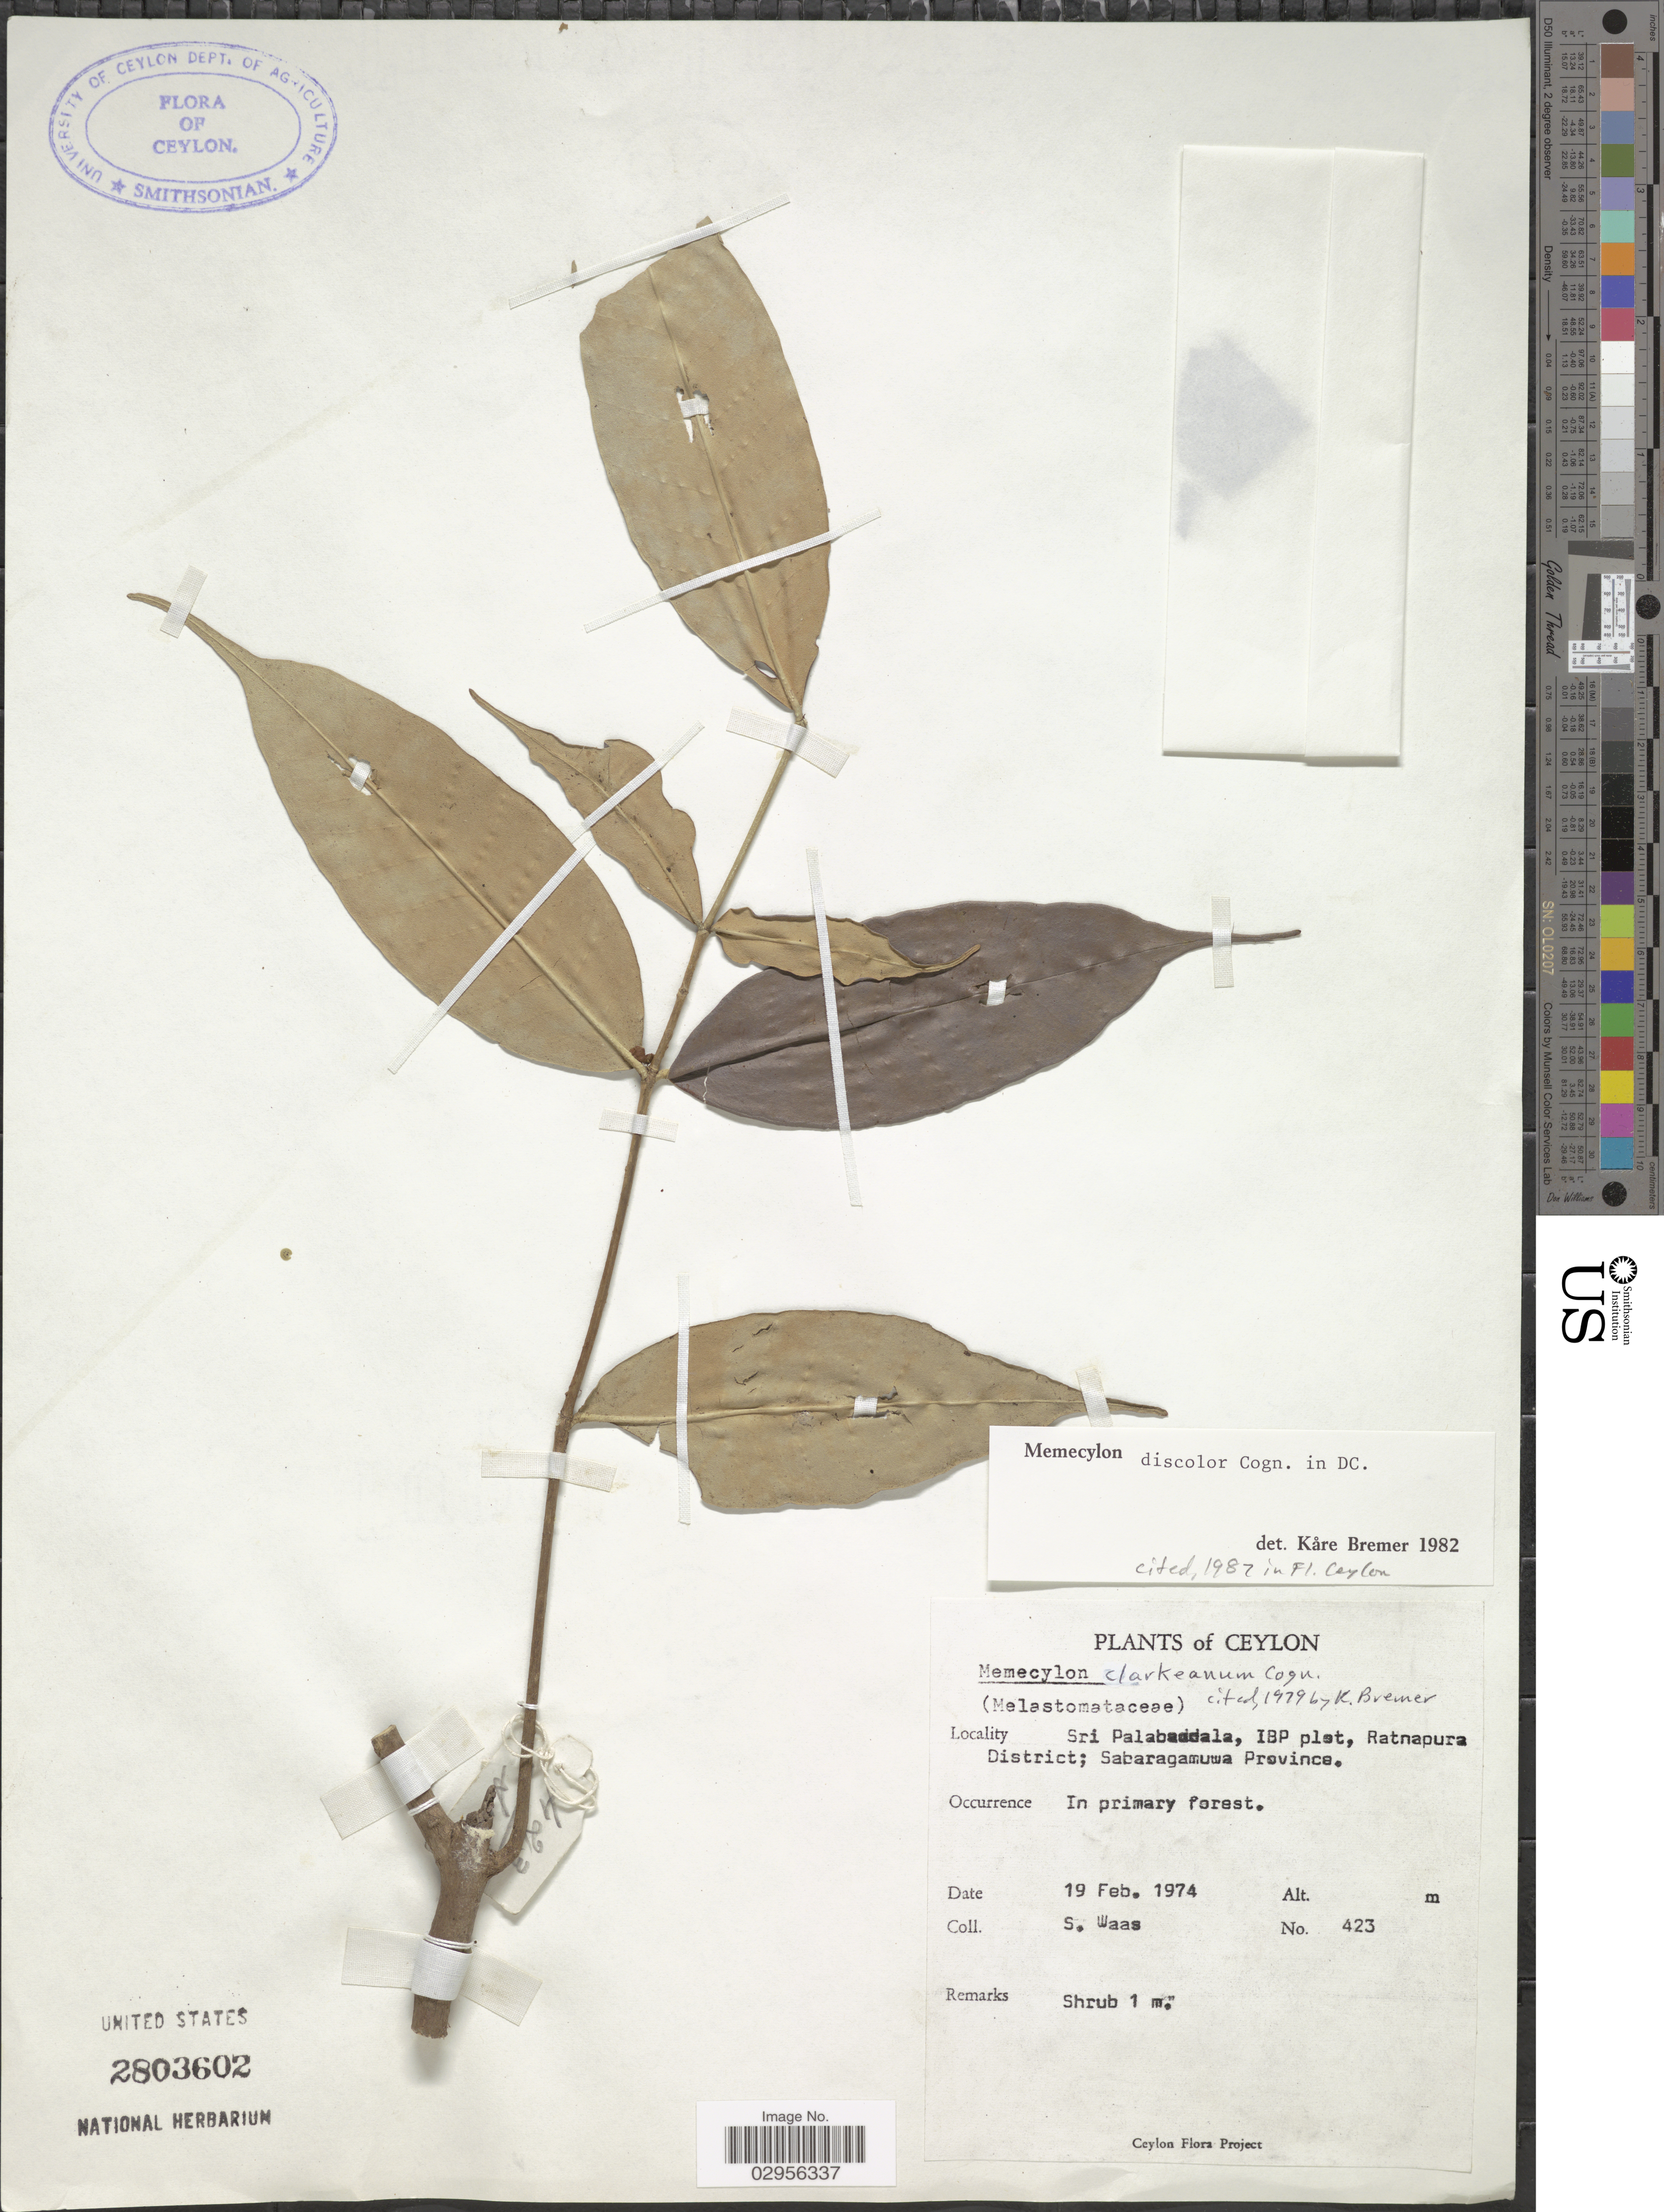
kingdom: Plantae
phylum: Tracheophyta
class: Magnoliopsida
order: Myrtales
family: Melastomataceae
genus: Memecylon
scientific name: Memecylon discolor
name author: Cogn.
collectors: S. Waas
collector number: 423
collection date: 1974-02-19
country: Sri Lanka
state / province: Sabaragamuwa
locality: Ceylon. Sri Palabaddala IBP plot, Ratnapura District.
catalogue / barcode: US 2803602